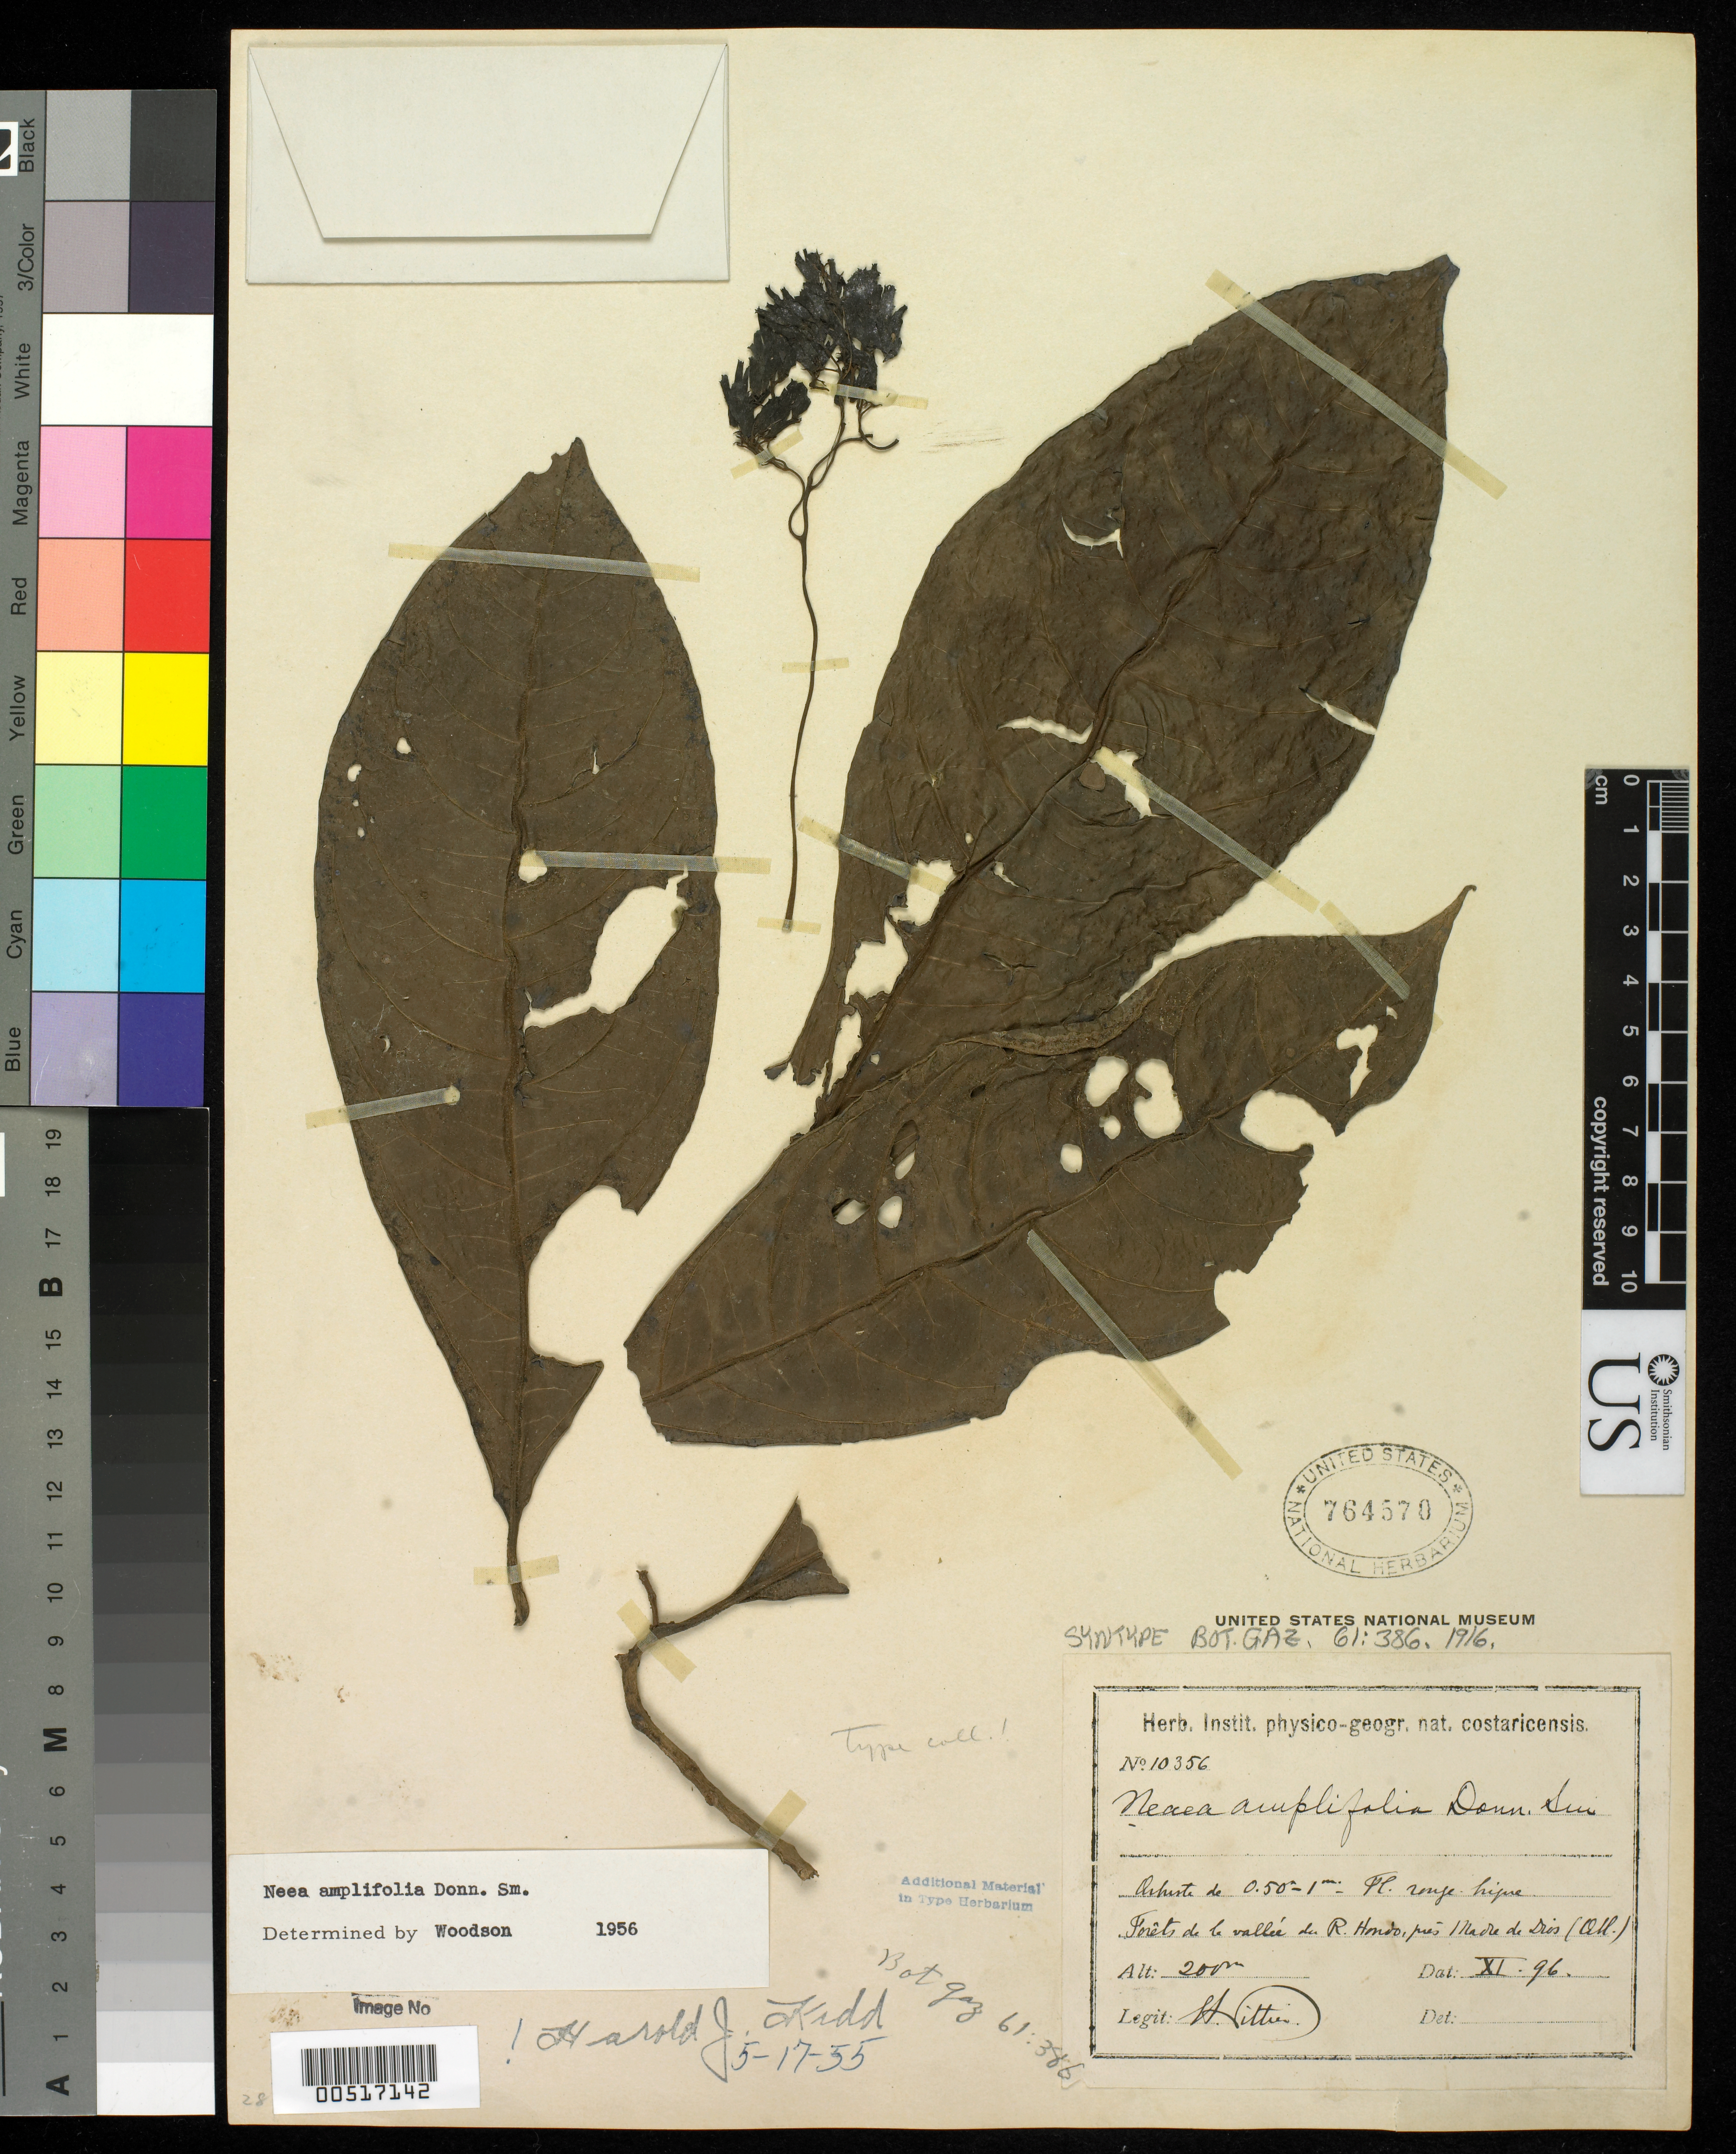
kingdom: Plantae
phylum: Tracheophyta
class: Magnoliopsida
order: Caryophyllales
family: Nyctaginaceae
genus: Neea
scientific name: Neea amplifolia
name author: Donn. Sm.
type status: Syntype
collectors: H. F. Pittier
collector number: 10356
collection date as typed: Nov 1896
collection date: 1896-11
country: Costa Rica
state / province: Limón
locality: Forests de la Vallee de Río Hondo, pres Madre de Dios.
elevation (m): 200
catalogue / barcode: US 764570